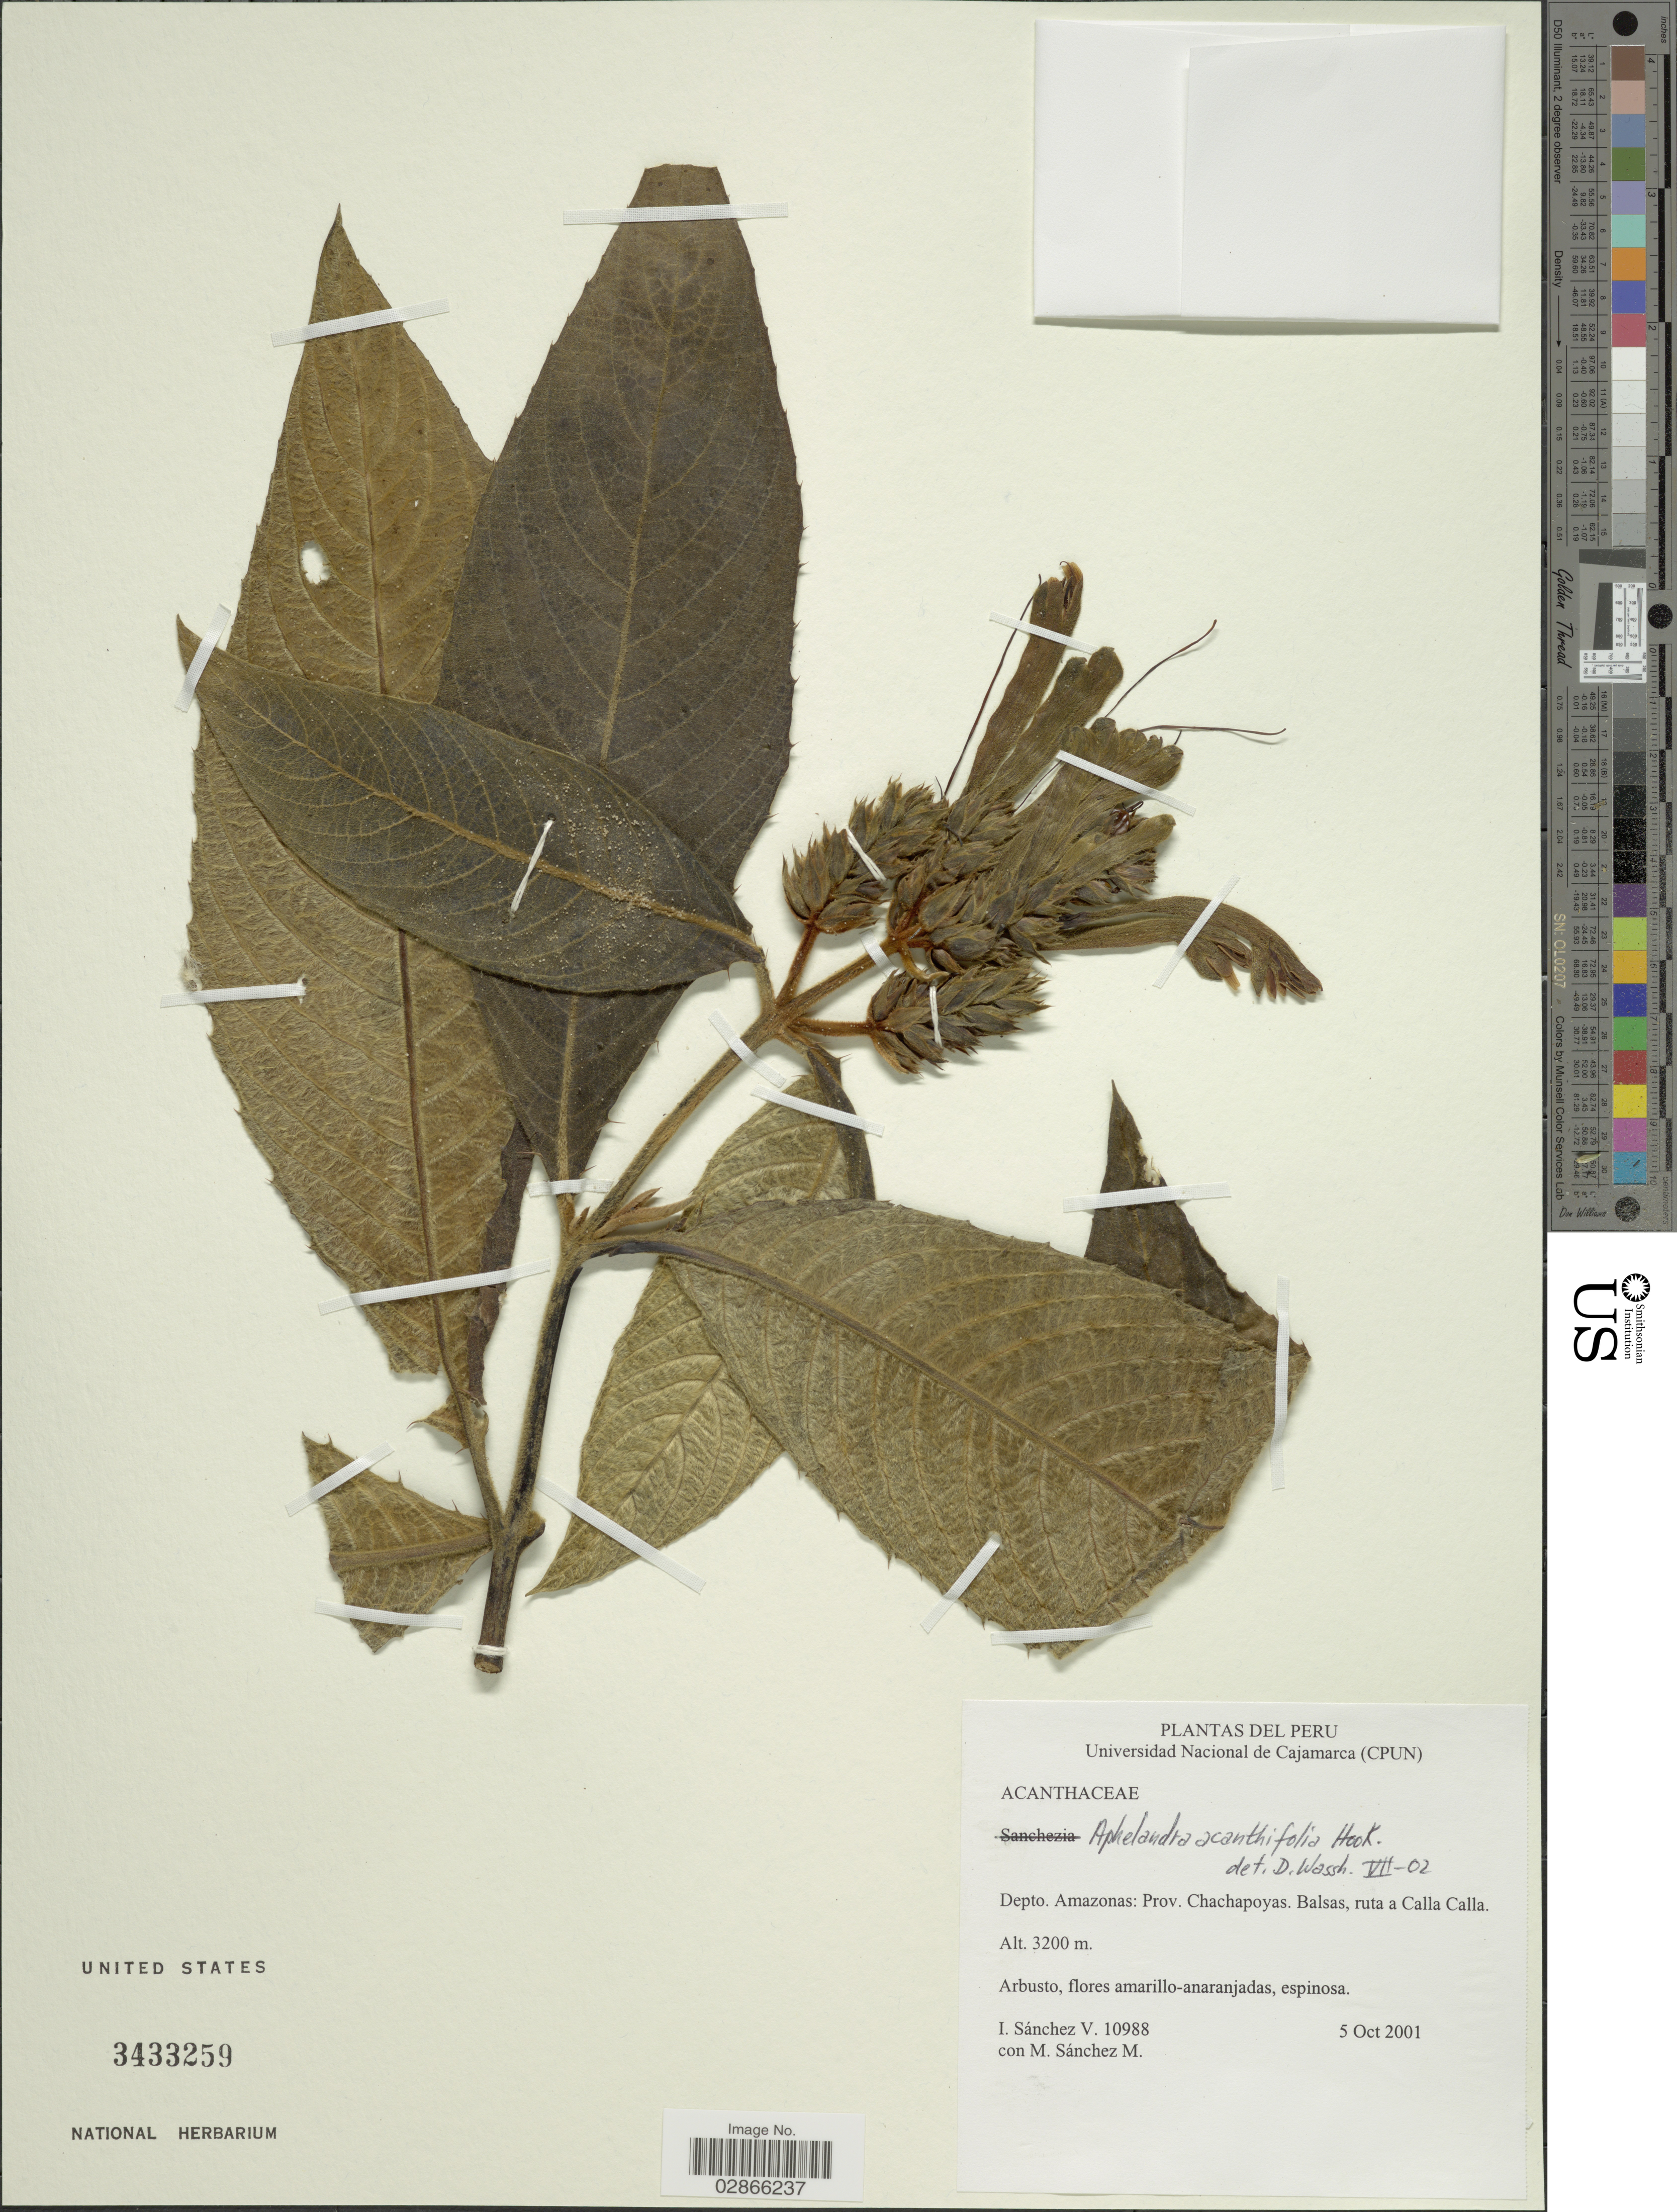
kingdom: Plantae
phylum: Tracheophyta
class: Magnoliopsida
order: Lamiales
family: Acanthaceae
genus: Aphelandra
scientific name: Aphelandra acanthifolia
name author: Hook.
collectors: I. Sánchez Vega & M. Sanchez M.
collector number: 10988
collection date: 2001-10-05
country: Peru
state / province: Amazonas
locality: Depto. Amazonas: Prov. Chachapoyas. Balsas, ruta a Calla Calla.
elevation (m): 3200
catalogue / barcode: US 3433259